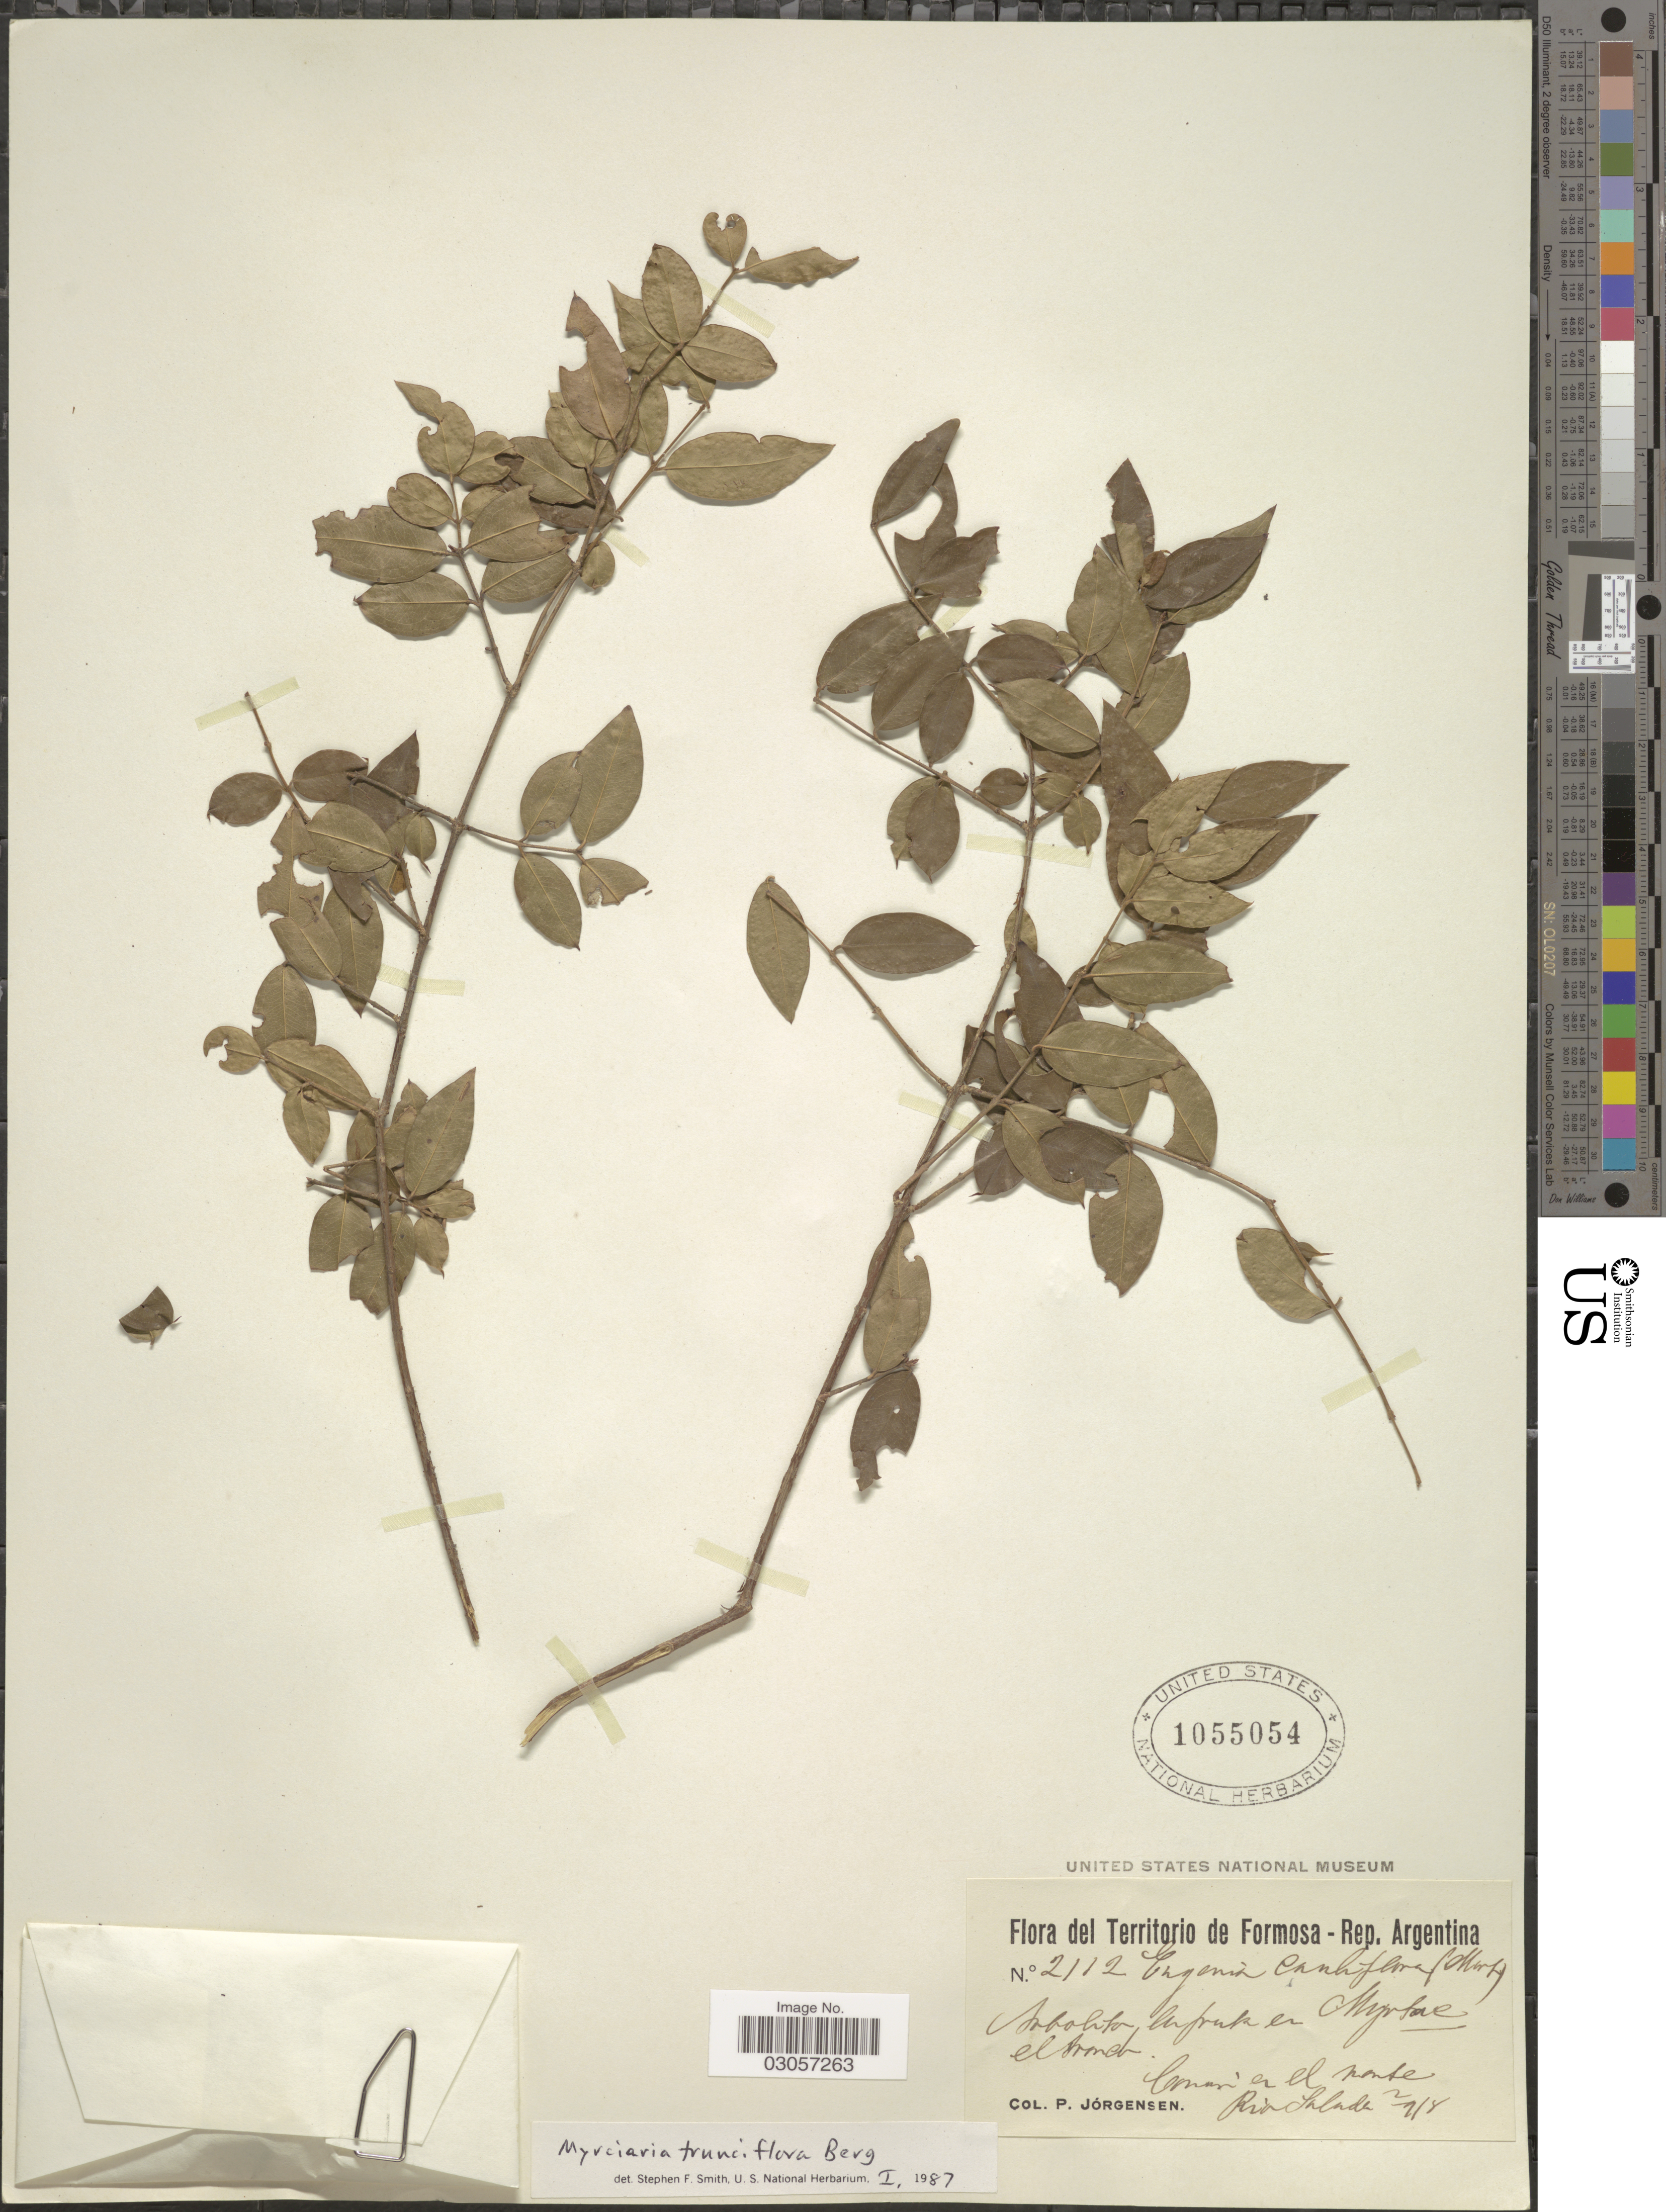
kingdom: Plantae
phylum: Tracheophyta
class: Magnoliopsida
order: Myrtales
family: Myrtaceae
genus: Myrciaria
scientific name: Myrciaria trunciflora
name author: O. Berg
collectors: P. Jörgensen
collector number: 2112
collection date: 1918-02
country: Argentina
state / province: Formosa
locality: Territorio de Formosa, Rep. Argentina, Comun en el norte Rio Salada.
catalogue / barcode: US 1055054